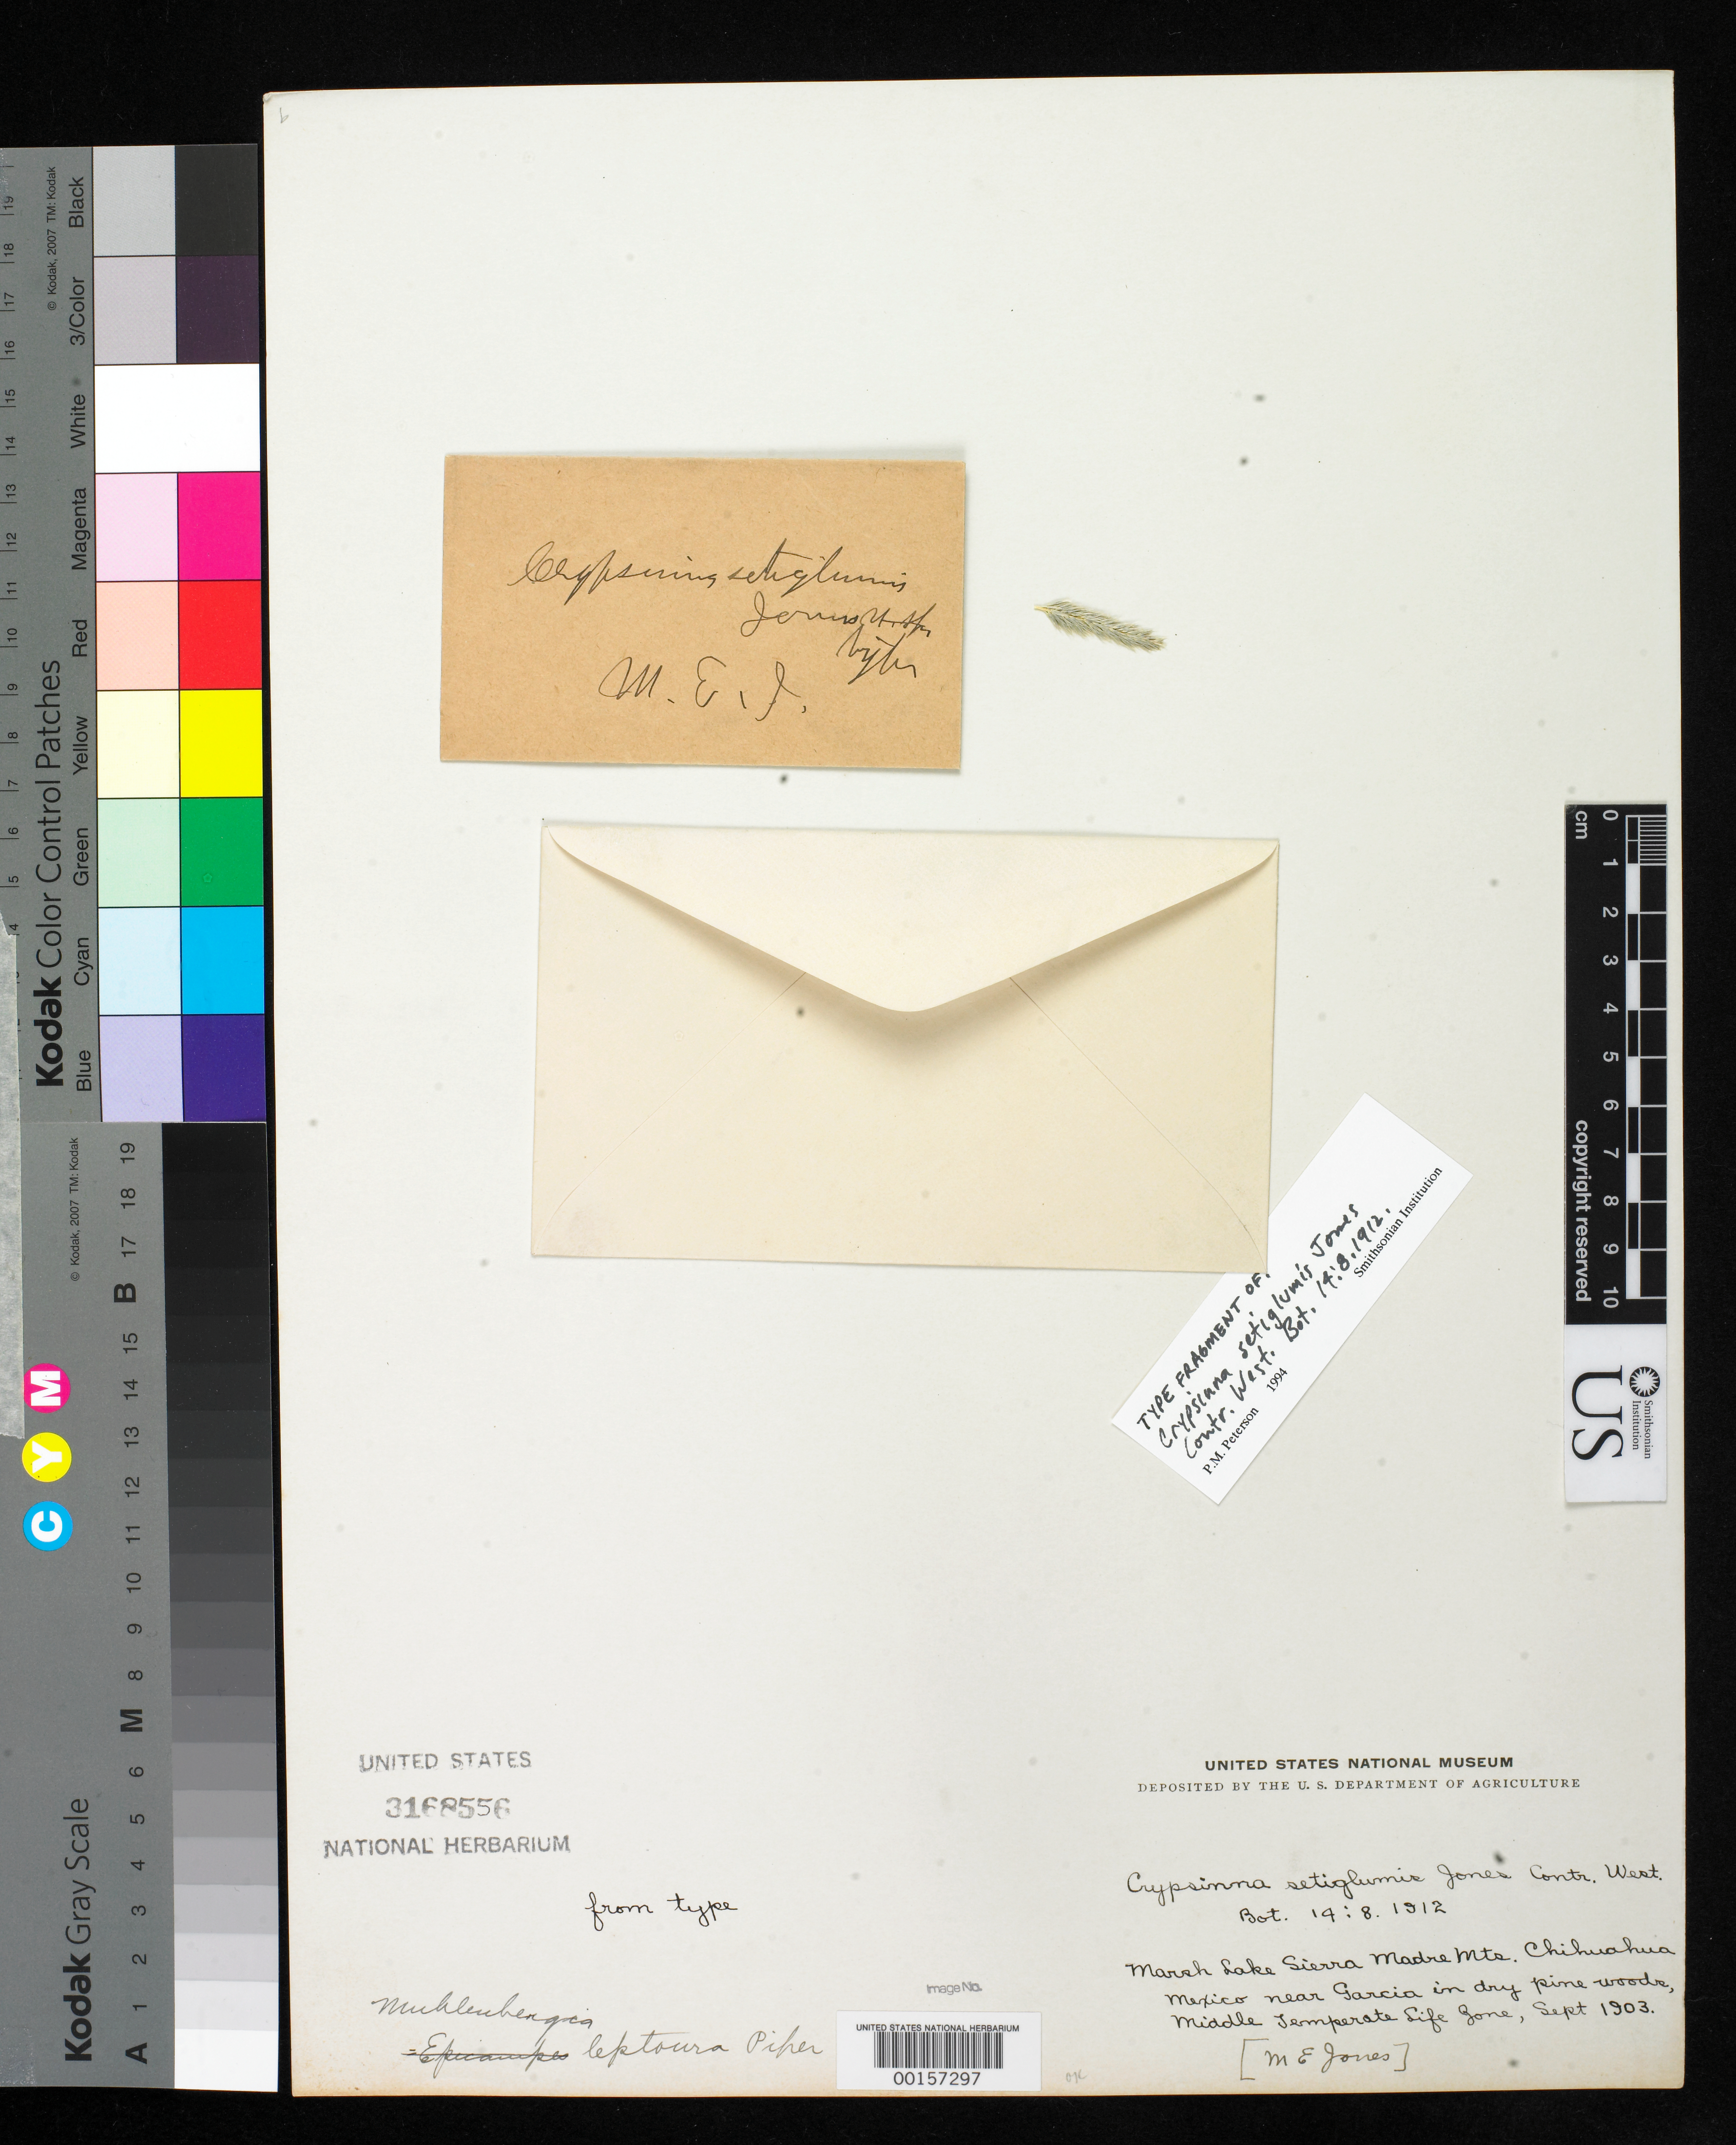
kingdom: Plantae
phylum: Tracheophyta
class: Liliopsida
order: Poales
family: Poaceae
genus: Crypsinna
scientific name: Crypsinna setiglumis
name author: M.E. Jones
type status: Type Fragment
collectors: M. E. Jones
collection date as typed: Sep 1903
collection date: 1903-09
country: Mexico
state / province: Chihuahua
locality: Sierra Madre Mts., Marsh Lake, near Garcia.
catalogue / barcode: US 3168556